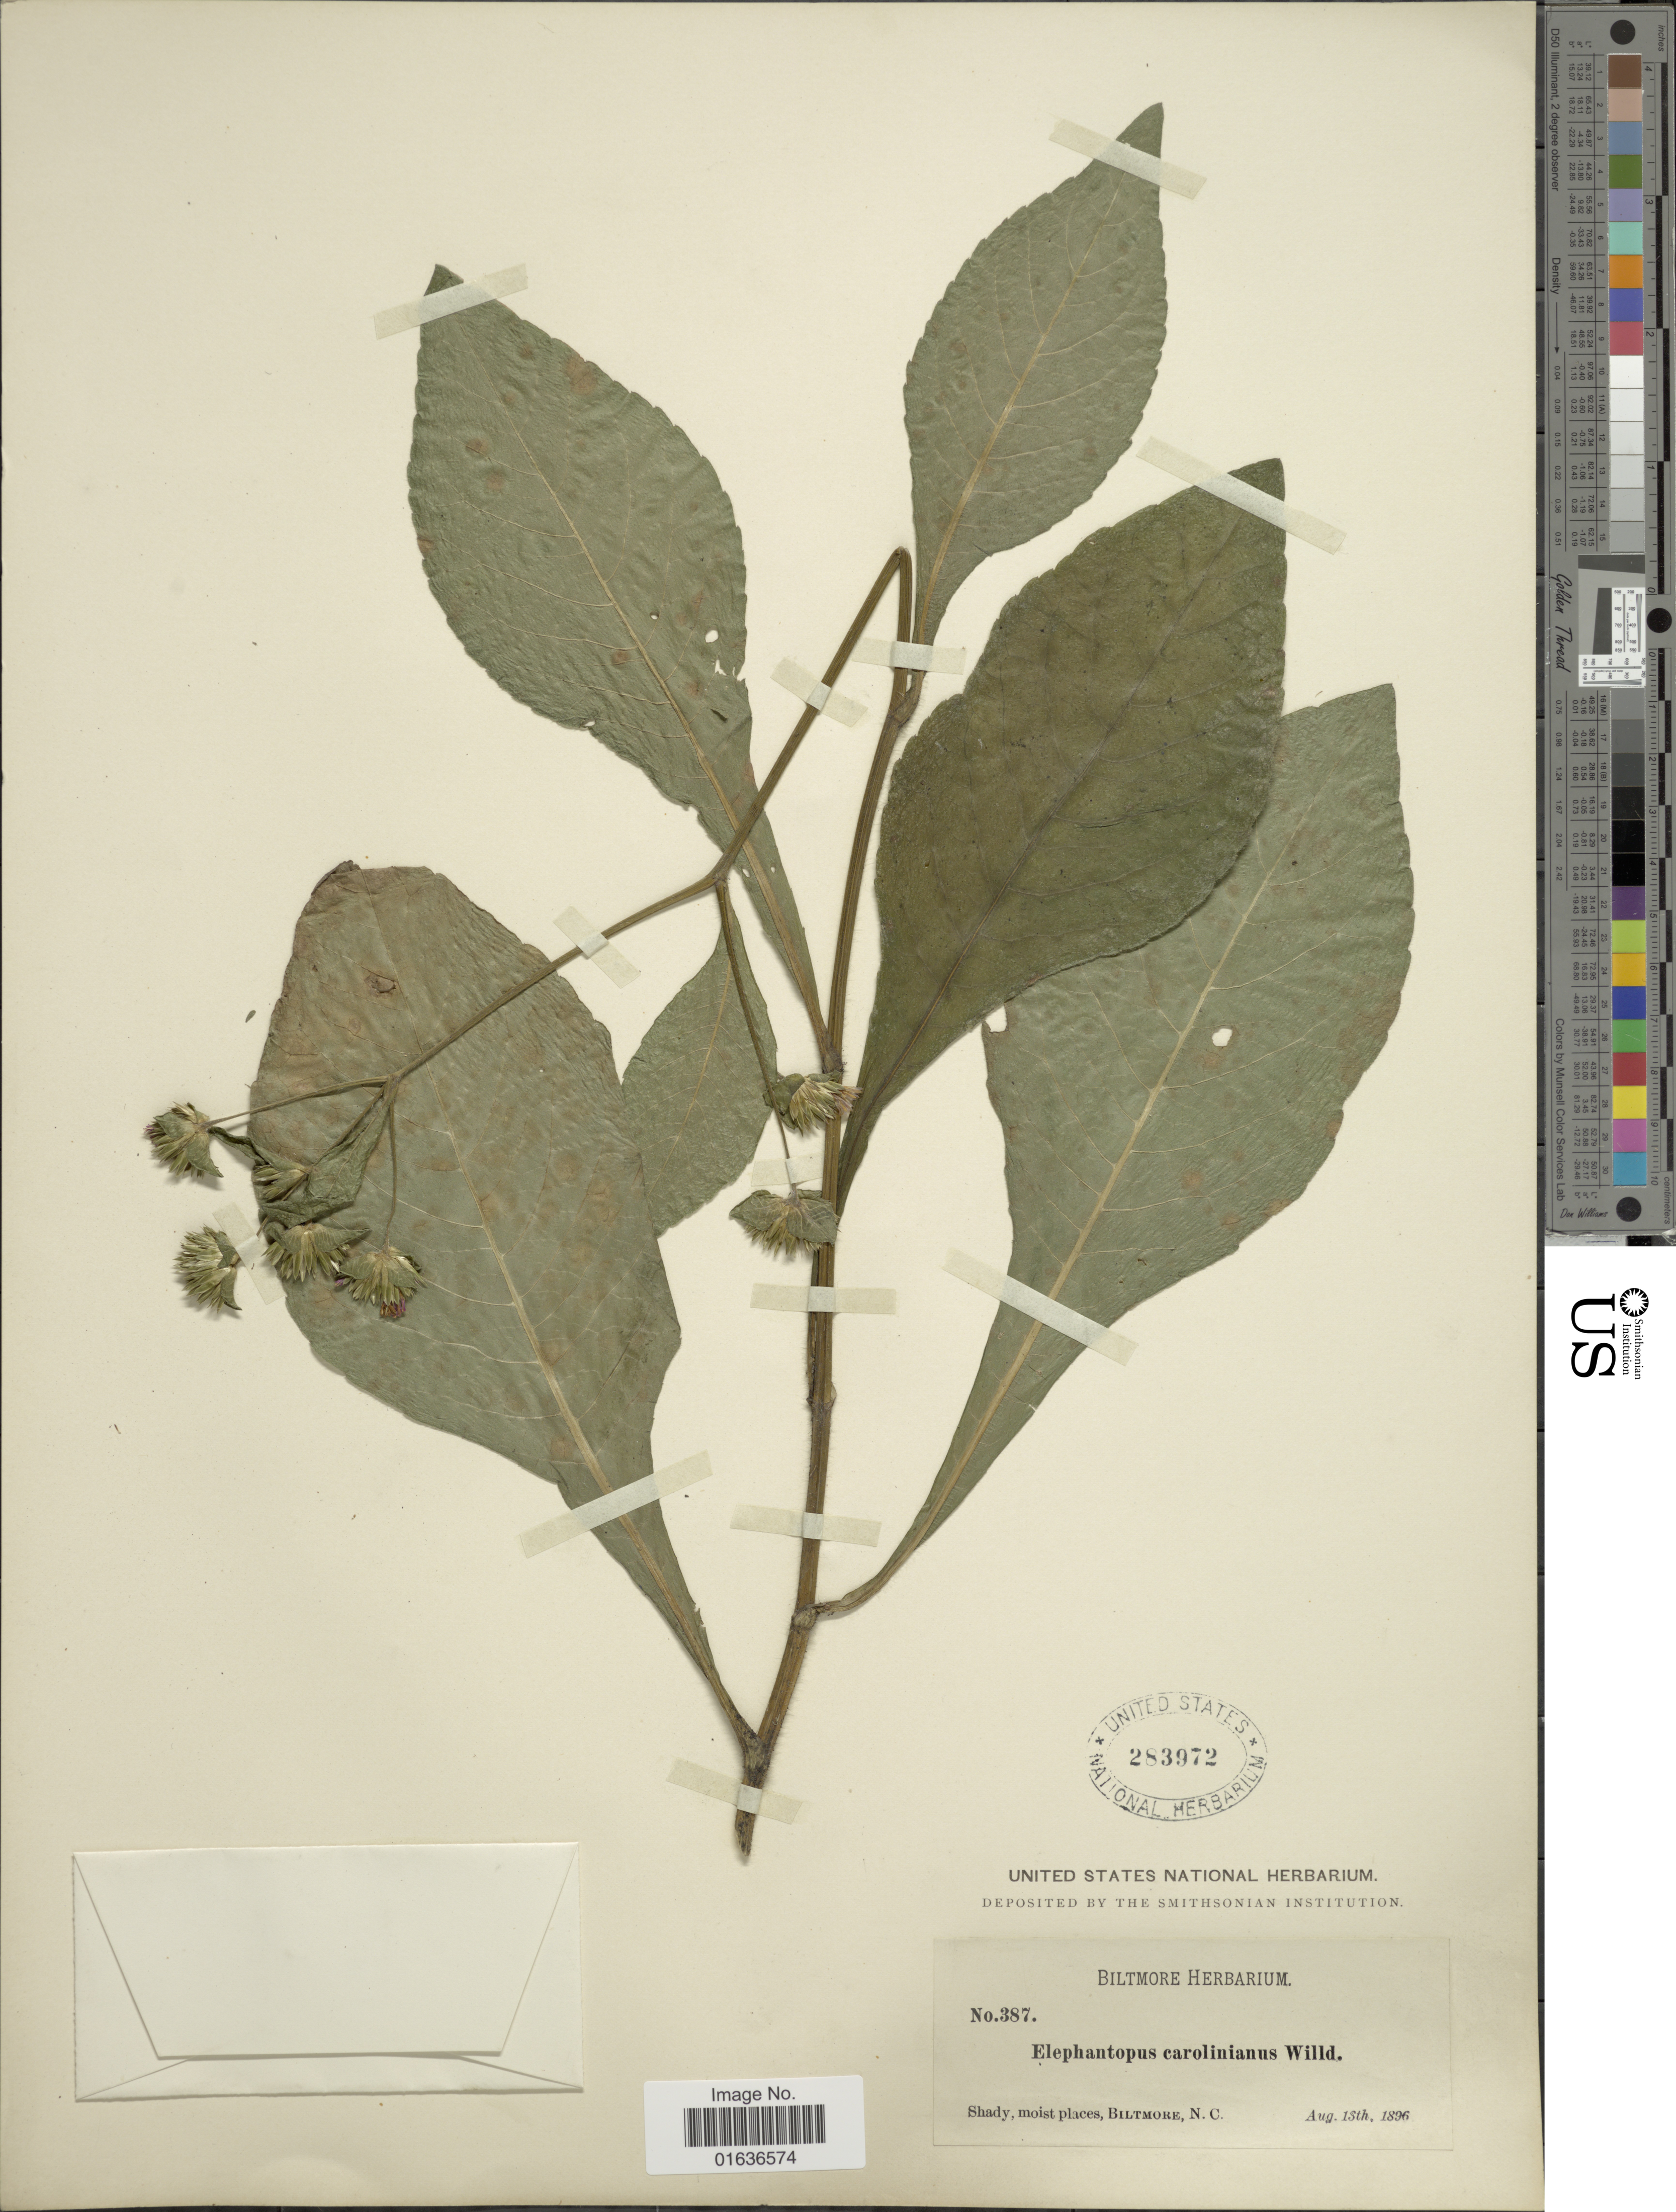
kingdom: Plantae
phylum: Tracheophyta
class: Magnoliopsida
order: Asterales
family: Asteraceae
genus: Elephantopus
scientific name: Elephantopus carolinianus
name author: Raeusch.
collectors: ex herb. Biltmore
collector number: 387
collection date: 1896-08-13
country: United States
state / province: North Carolina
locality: Shady, moist places, Biltmore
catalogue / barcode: US 283972